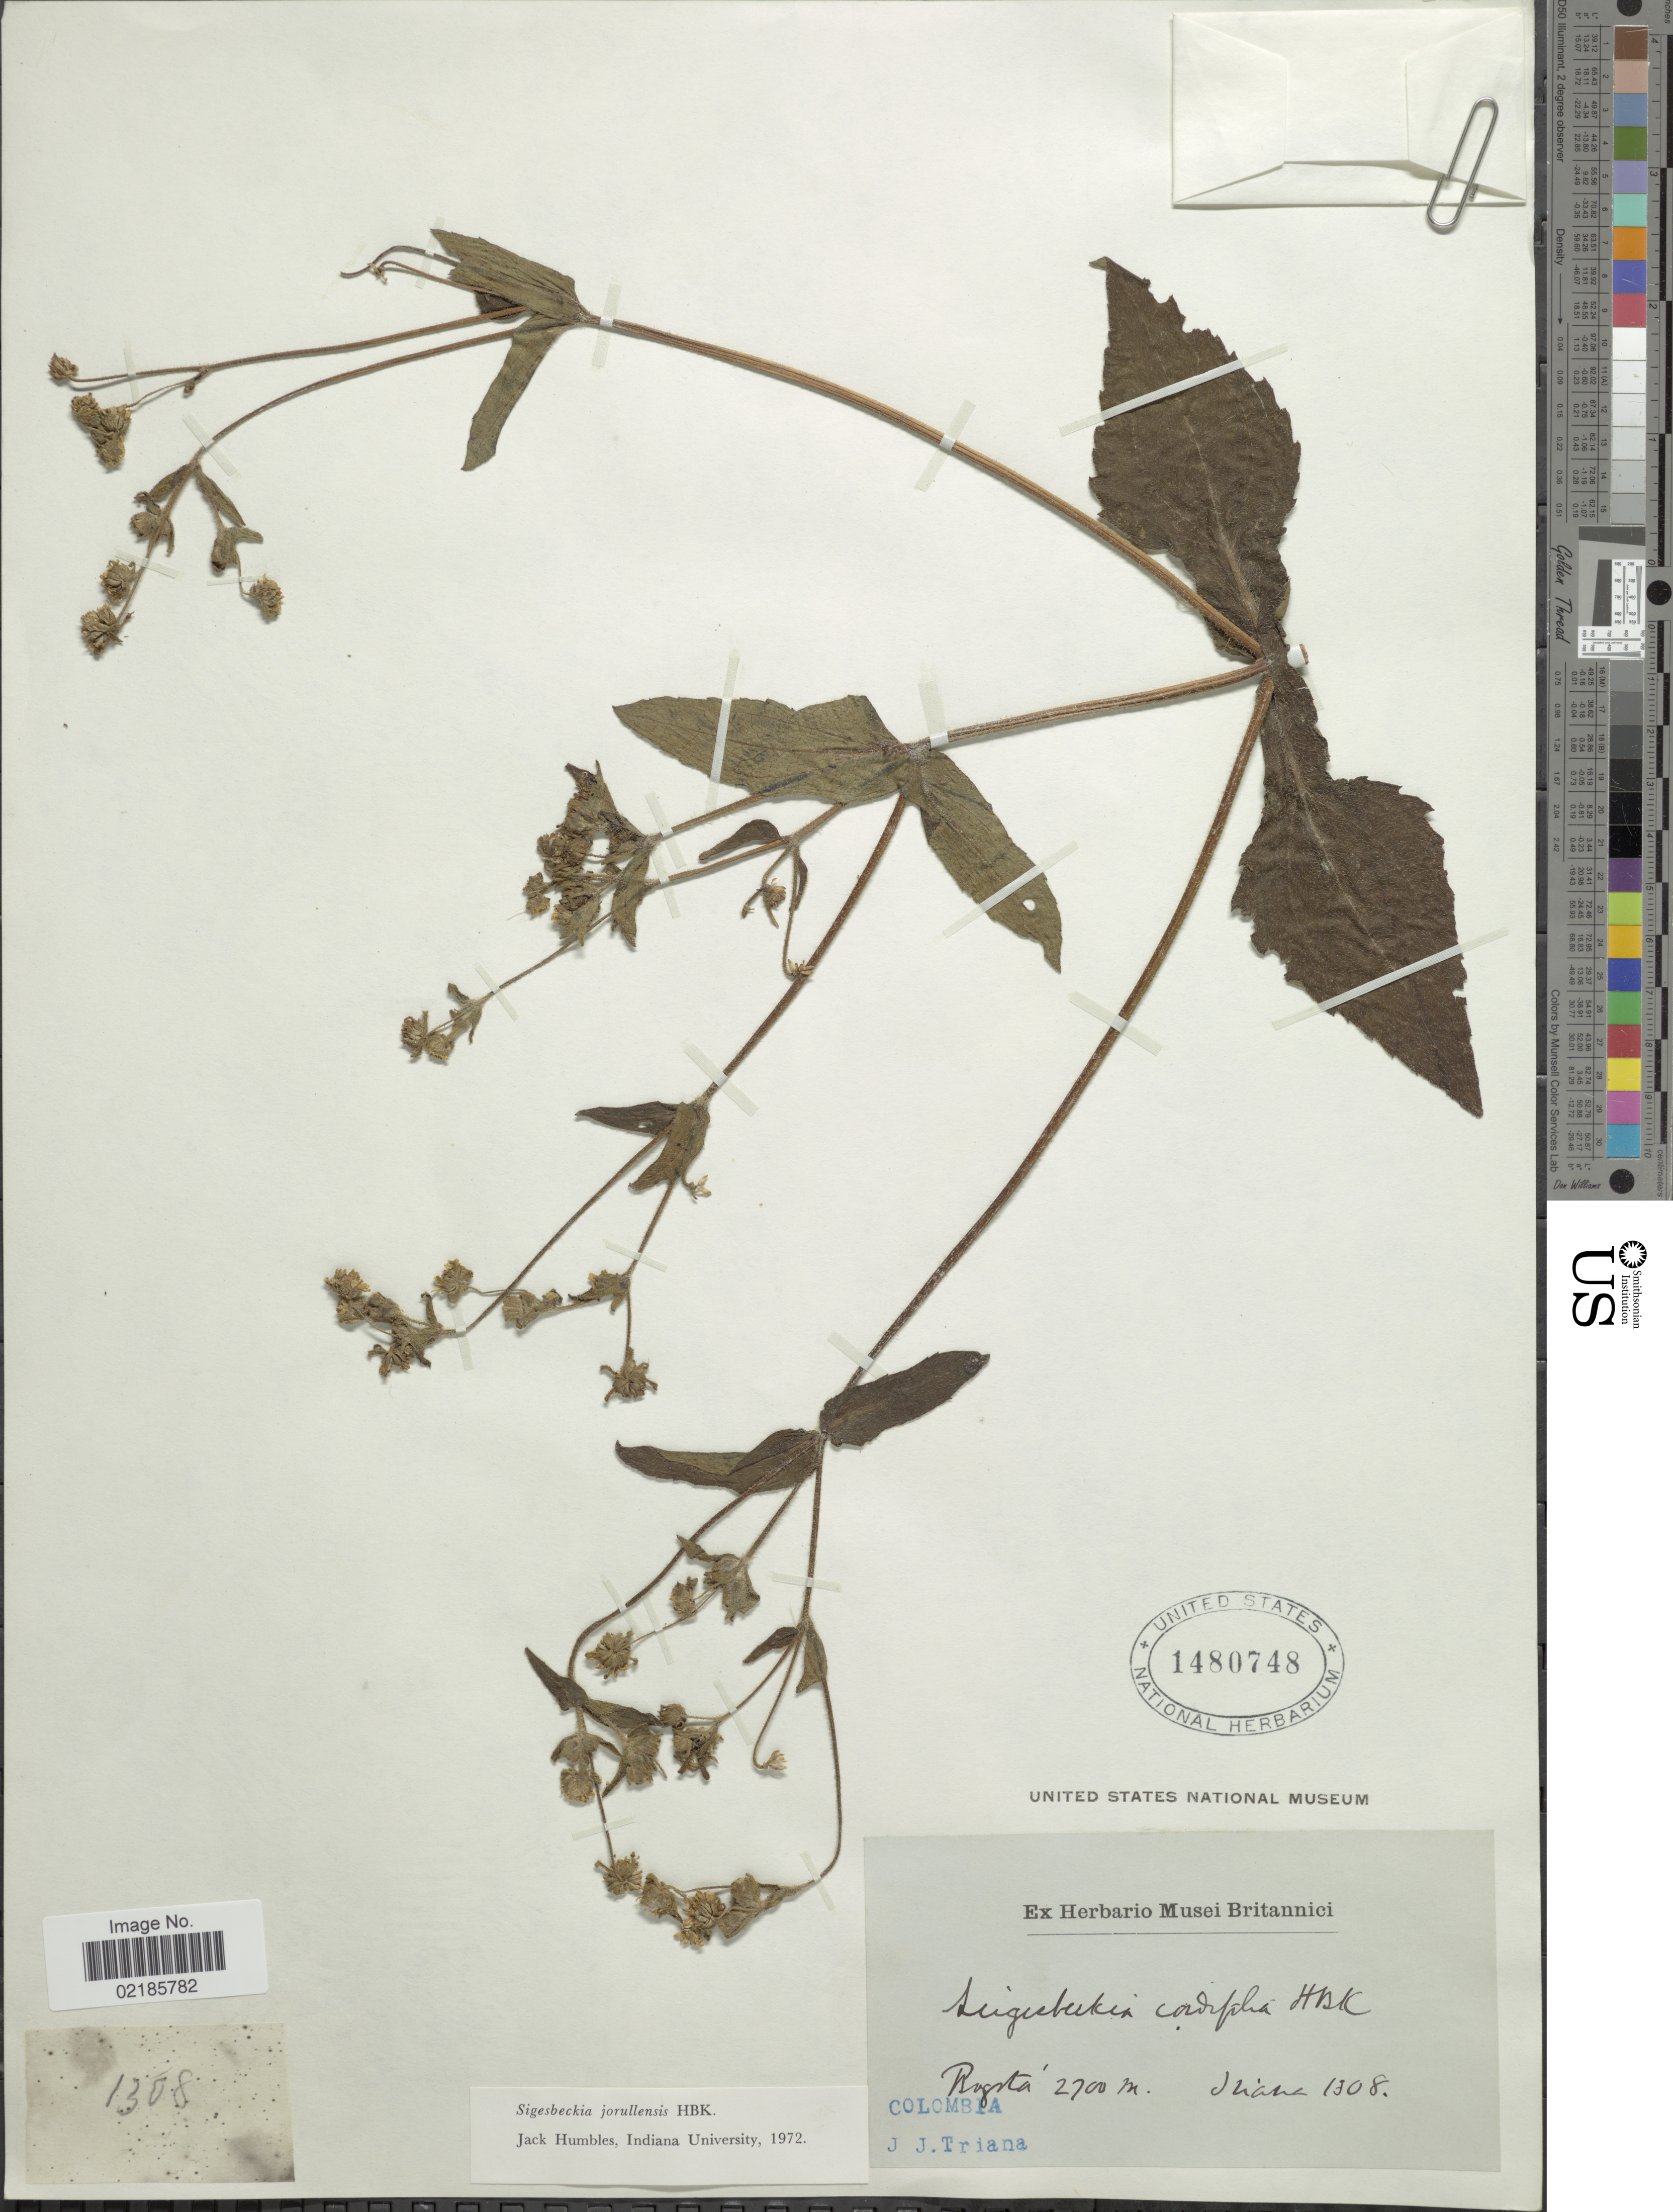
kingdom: Plantae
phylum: Tracheophyta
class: Magnoliopsida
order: Asterales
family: Asteraceae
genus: Sigesbeckia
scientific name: Sigesbeckia jorullensis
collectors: J. J. Triana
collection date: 1808-06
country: Colombia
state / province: Bogota D.C.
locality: Bogotá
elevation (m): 2700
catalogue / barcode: US 1480748